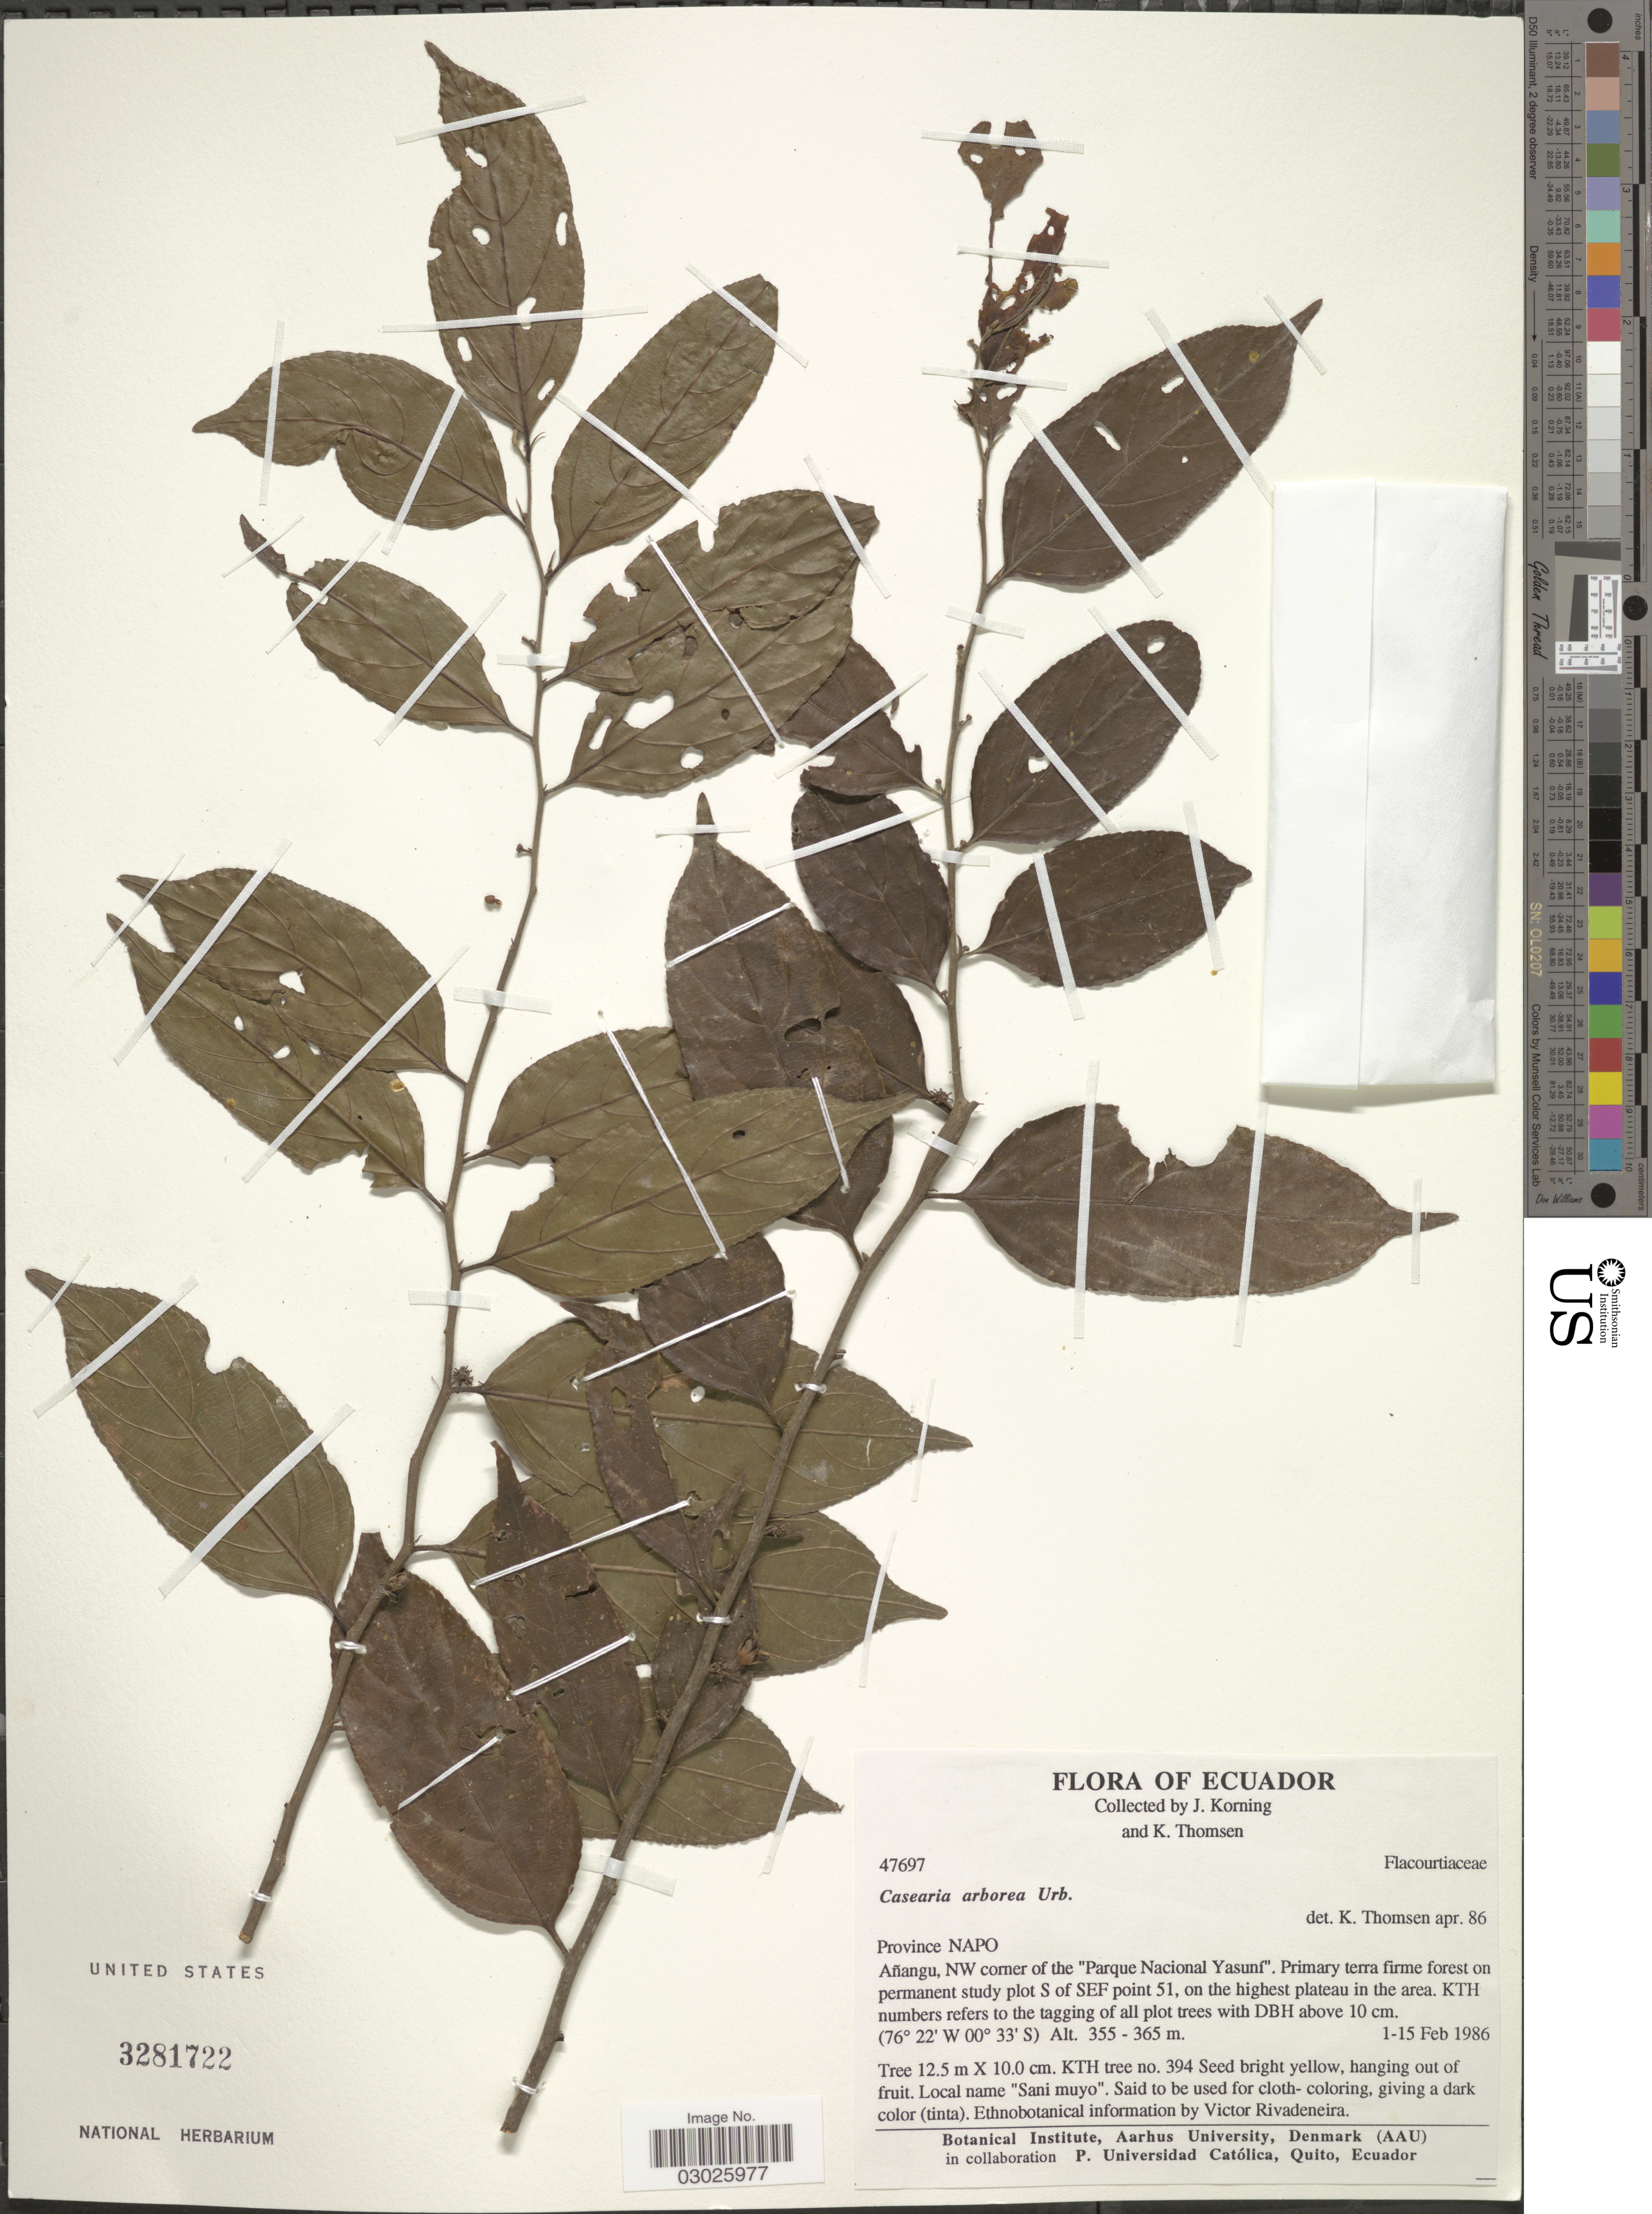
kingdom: Plantae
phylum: Tracheophyta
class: Magnoliopsida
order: Malpighiales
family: Salicaceae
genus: Casearia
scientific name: Casearia arborea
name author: (Rich.) Urb.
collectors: J. Korning & K. Thomsen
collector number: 47697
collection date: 1986-02-01/1986-02-15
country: Ecuador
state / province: Napo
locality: Añangu, NW corner of the "Parque Nacional Yasuní". Primary terra firme forest on permanent study plot S of SEF point 51, on the highest plateau in the area.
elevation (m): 355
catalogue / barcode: US 3281722